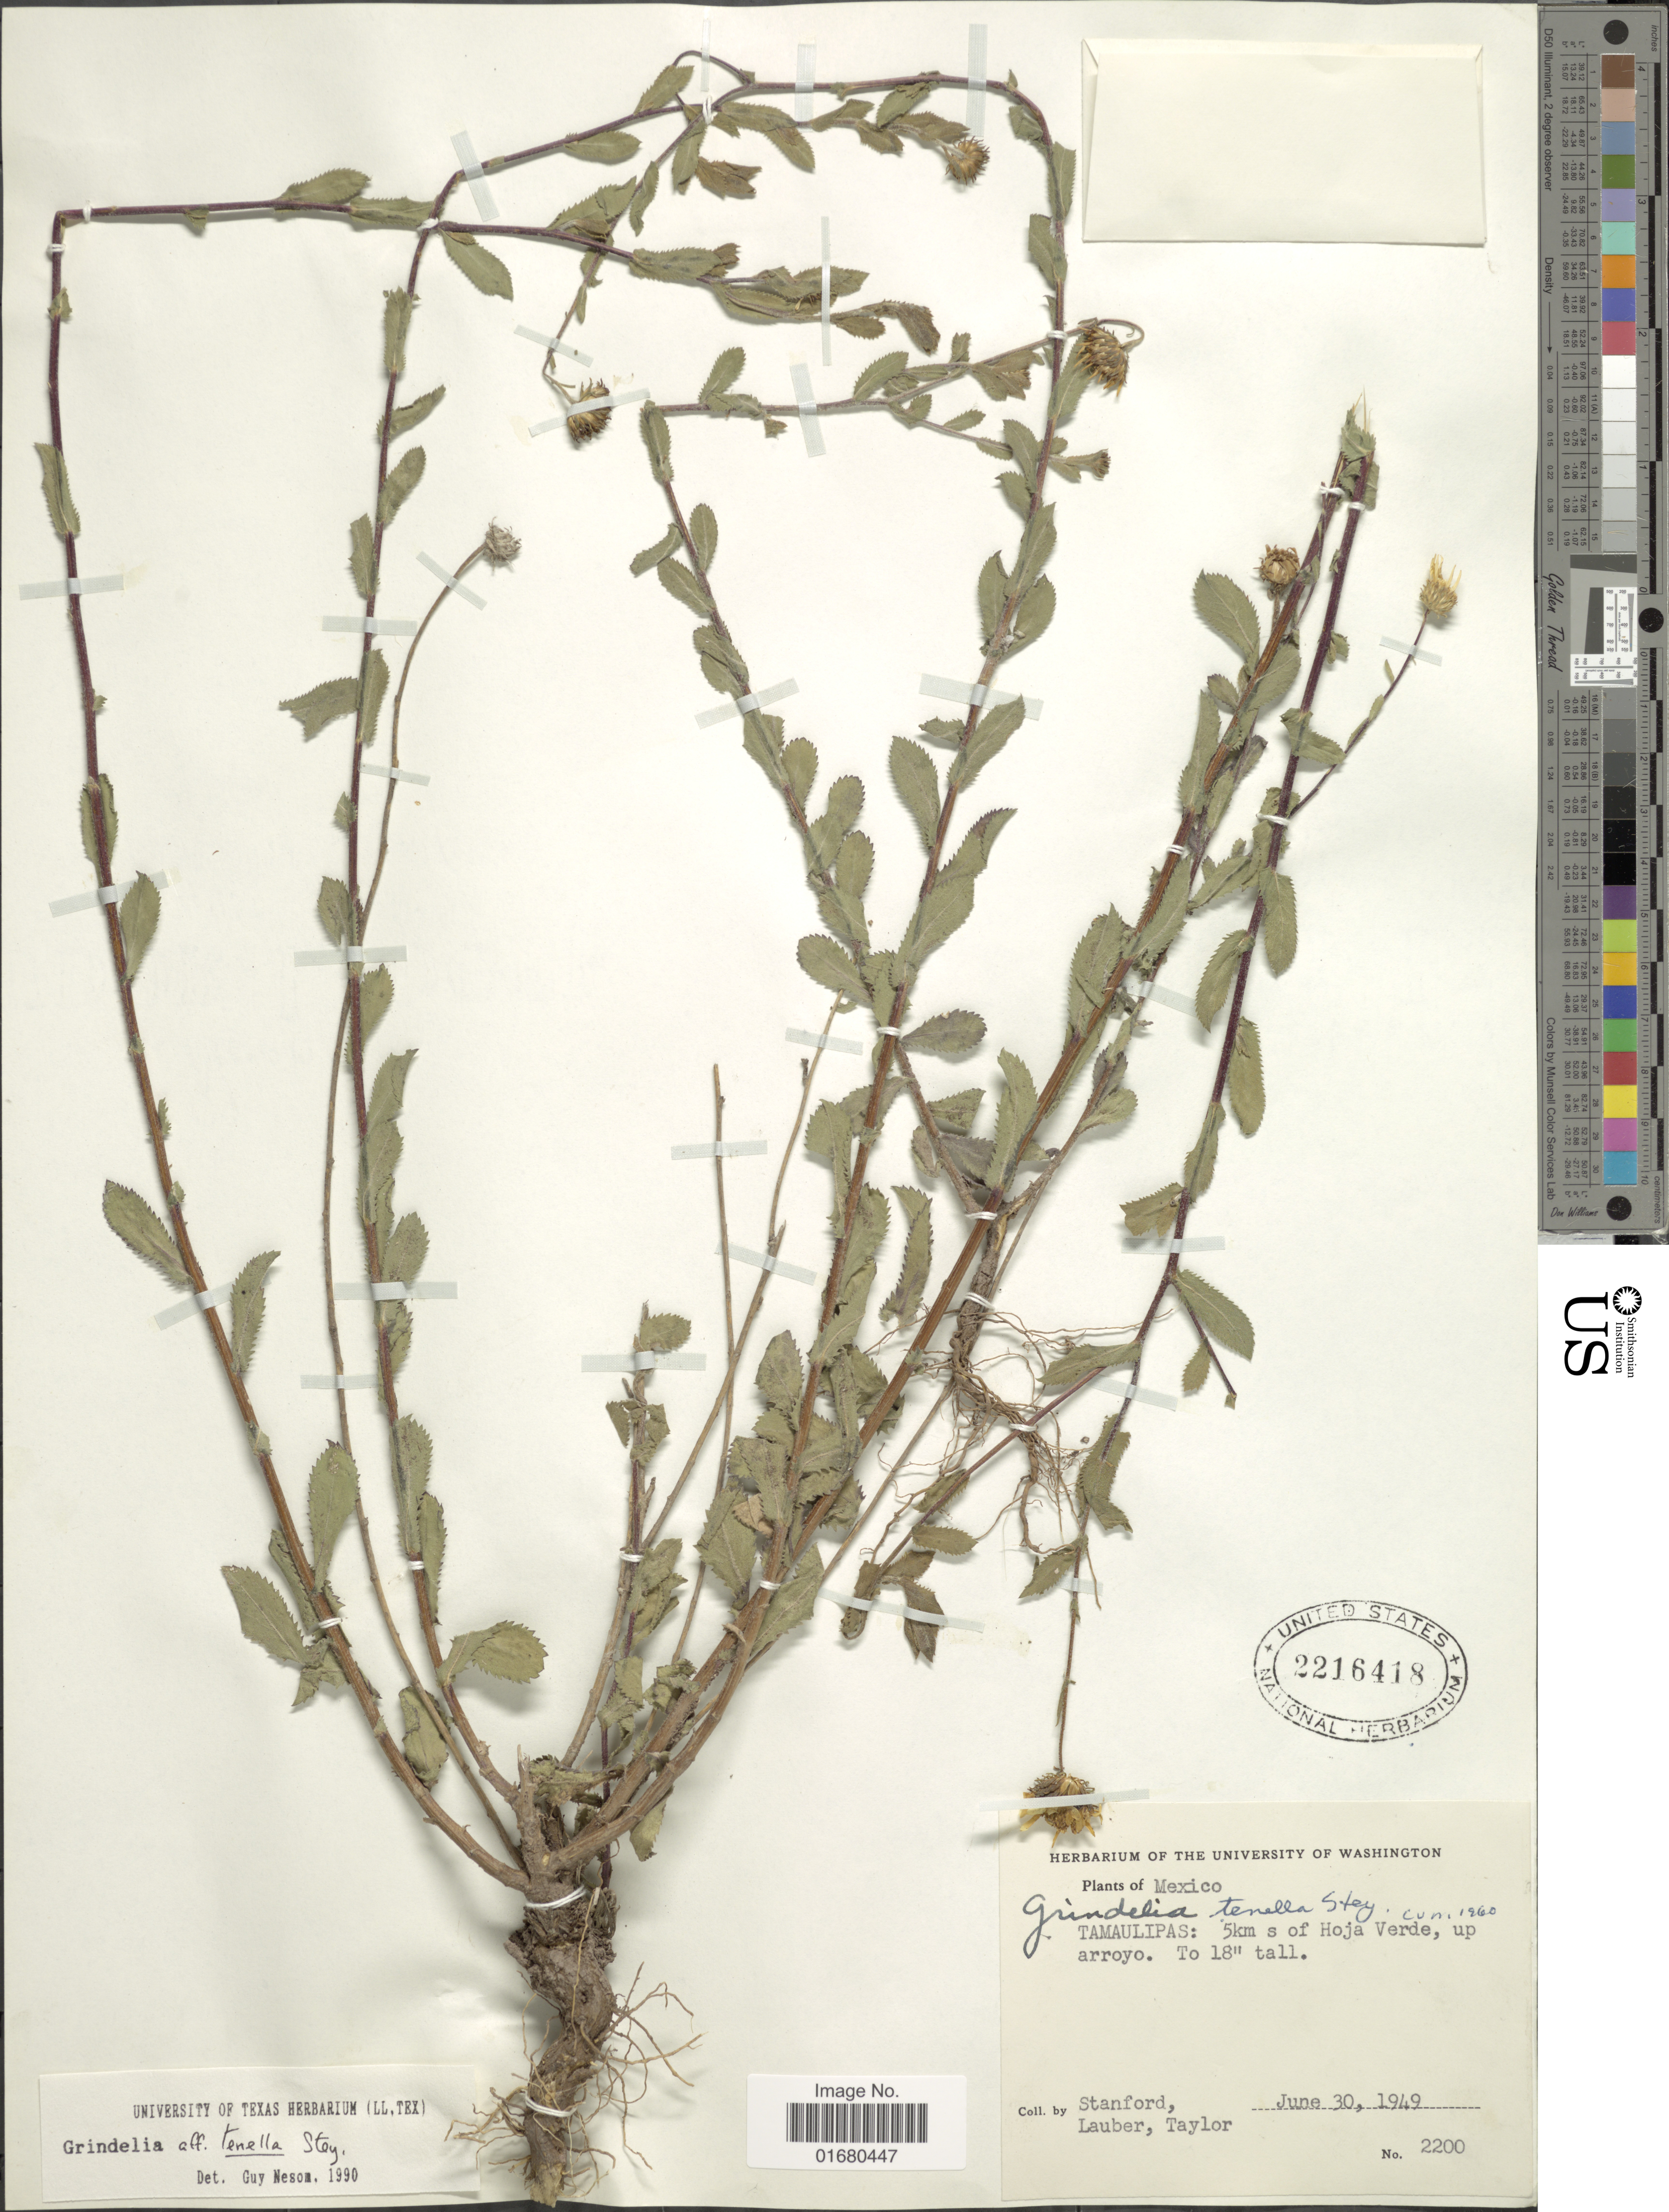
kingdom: Plantae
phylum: Tracheophyta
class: Magnoliopsida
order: Asterales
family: Asteraceae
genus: Grindelia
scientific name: Grindelia tenella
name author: Steyerm.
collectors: -. Stanford, Lauber, -- & -- Taylor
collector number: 2200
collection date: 1949-06-30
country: Mexico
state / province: Tamaulipas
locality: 5 km s of Hoja Verde, up arroyo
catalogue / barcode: US 2216418